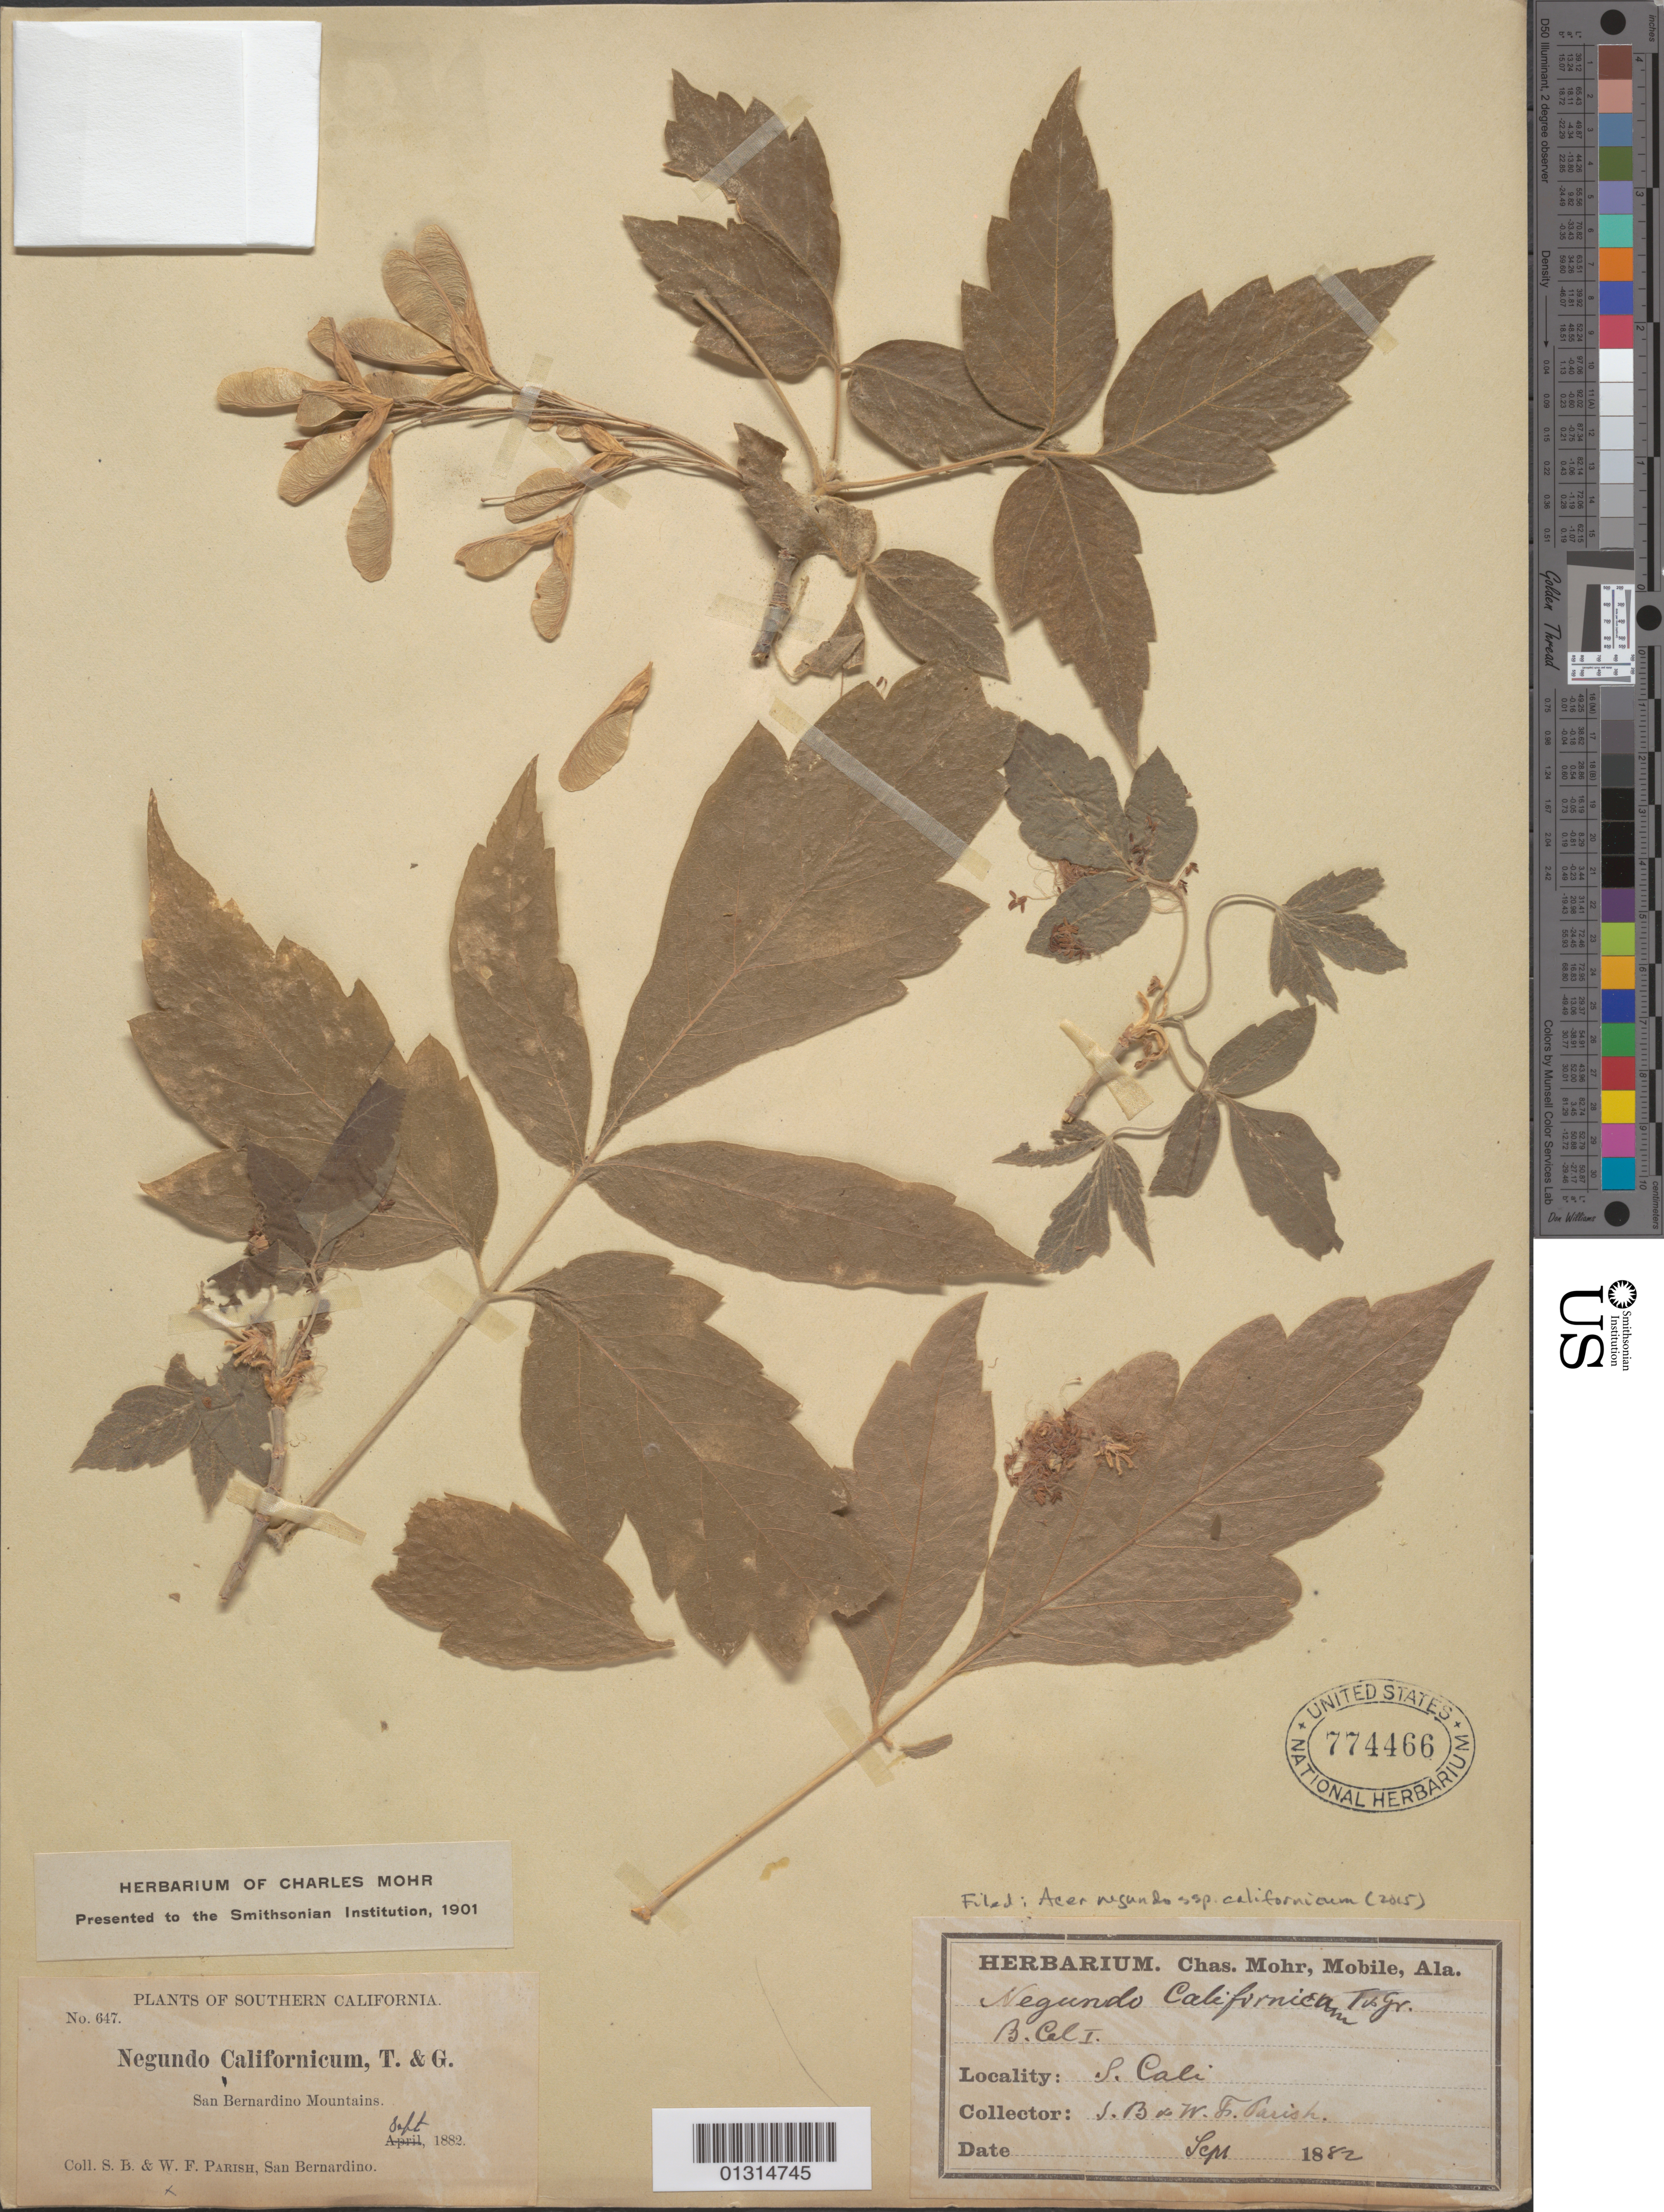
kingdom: Plantae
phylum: Tracheophyta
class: Magnoliopsida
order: Sapindales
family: Sapindaceae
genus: Acer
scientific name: Acer negundo subsp. californicum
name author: (Torr. & A. Gray) Wesm.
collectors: S. B. Parish & W. F. Parish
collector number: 647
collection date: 1882-09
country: United States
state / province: California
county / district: San Bernardino / Riverside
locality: San Bernadino Mountains.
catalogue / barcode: US 774466